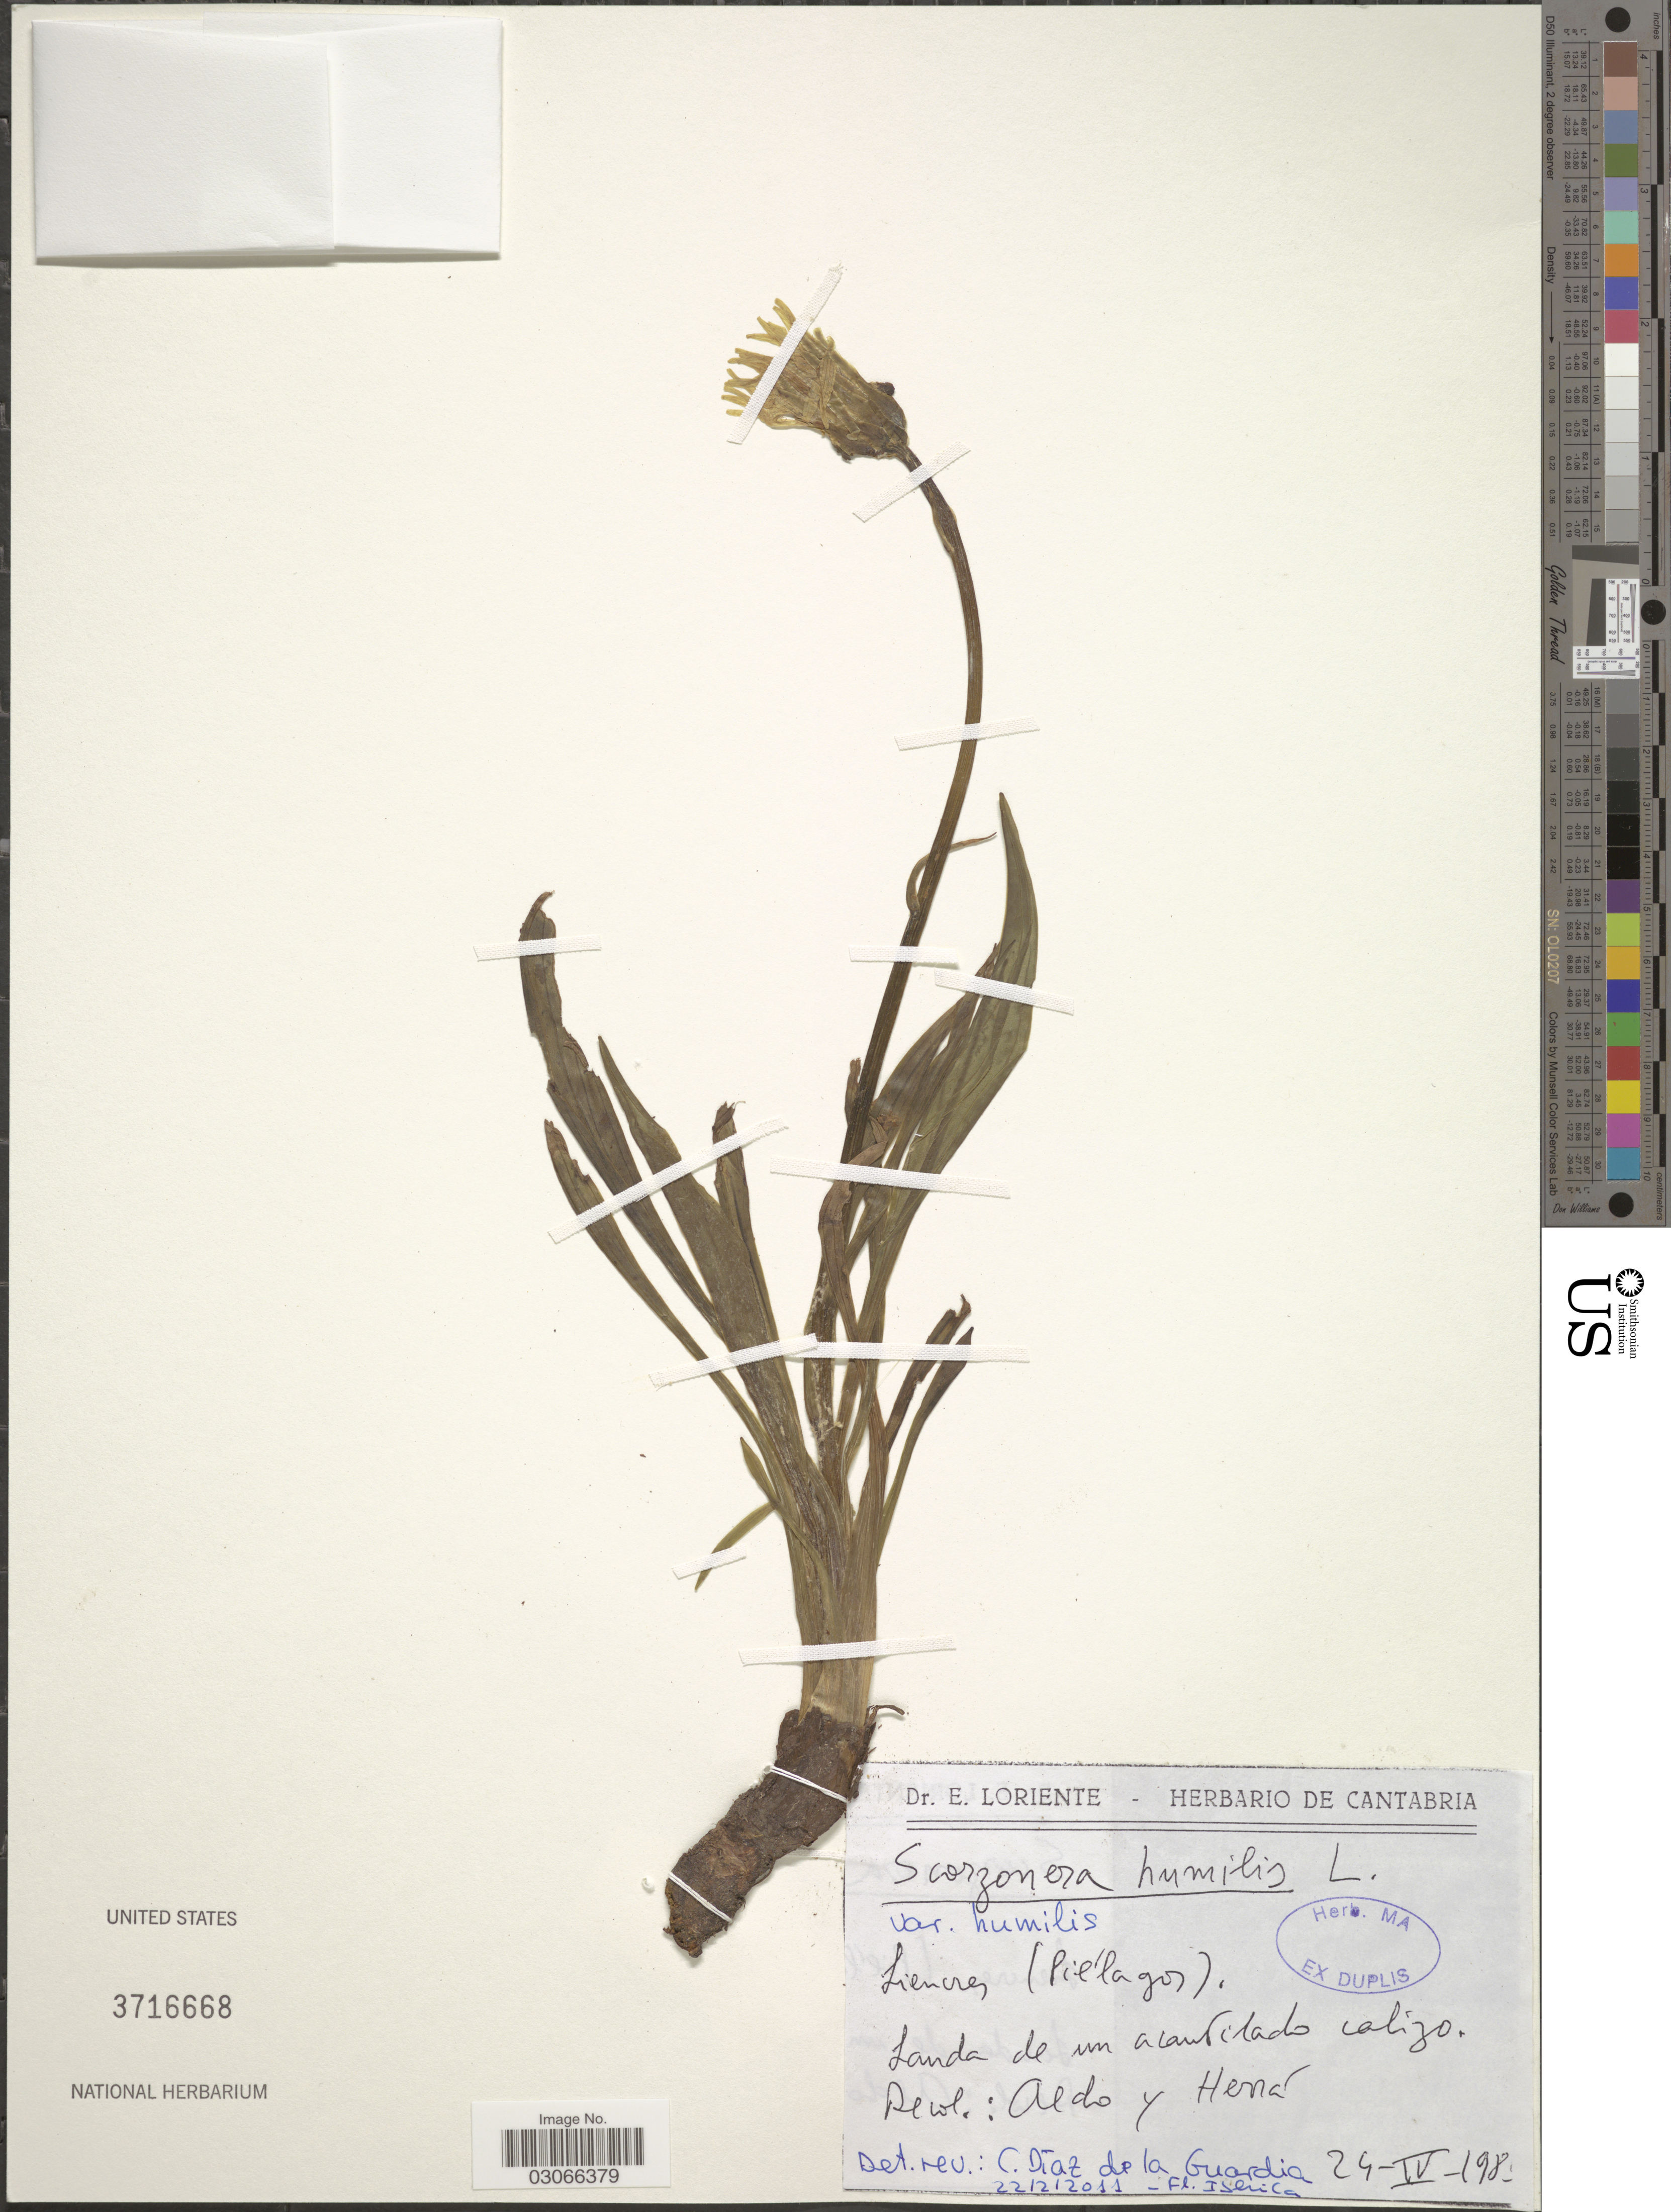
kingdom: Plantae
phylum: Tracheophyta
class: Magnoliopsida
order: Asterales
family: Asteraceae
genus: Scorzonera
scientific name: Scorzonera humilis var. humilis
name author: L.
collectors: Aldo & Herrá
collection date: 1981-04-24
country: Spain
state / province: Cantabria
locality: Landa de un acantilado calizo.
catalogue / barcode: US 3716668